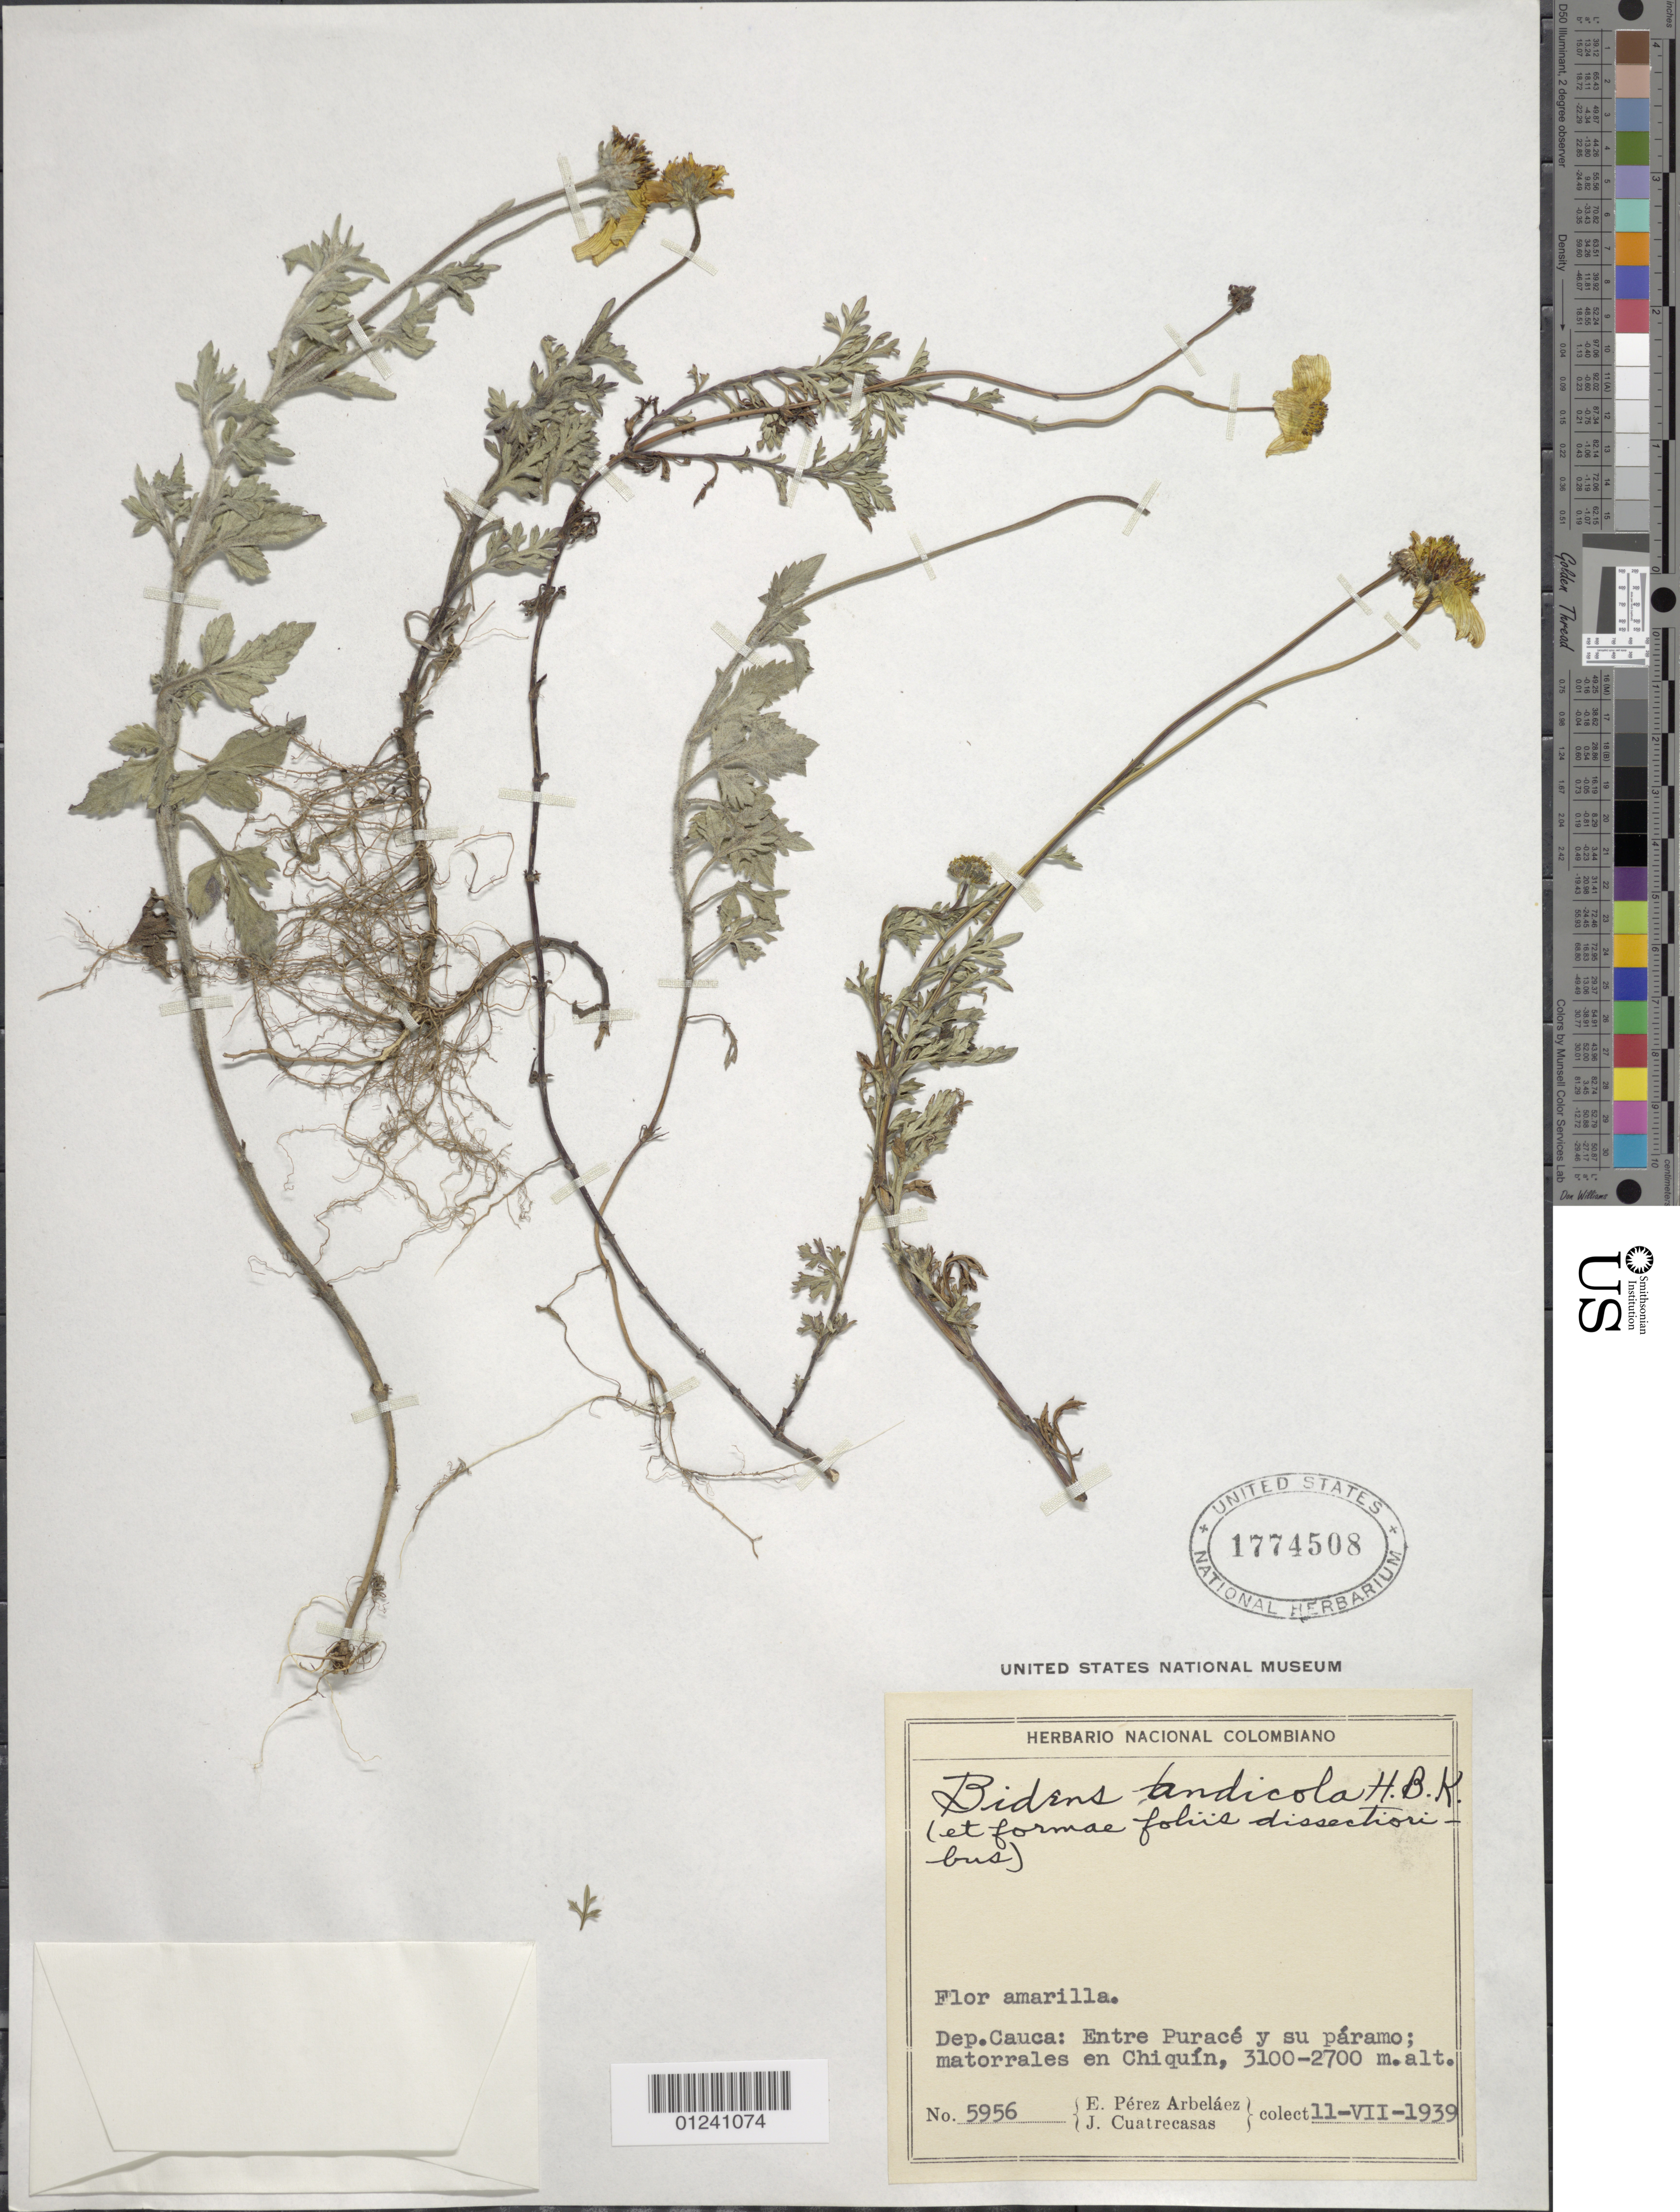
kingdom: Plantae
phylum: Tracheophyta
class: Magnoliopsida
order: Asterales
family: Asteraceae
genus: Bidens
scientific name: Bidens andicola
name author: Kunth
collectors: E. Pérez Arbeláez & J. Cuatrecasas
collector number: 5956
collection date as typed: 11-Jul-39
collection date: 1939-07-11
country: Colombia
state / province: Cauca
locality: Entre Purace y su paramo; matorrales en Chiquin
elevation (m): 2700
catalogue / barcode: US 1774508